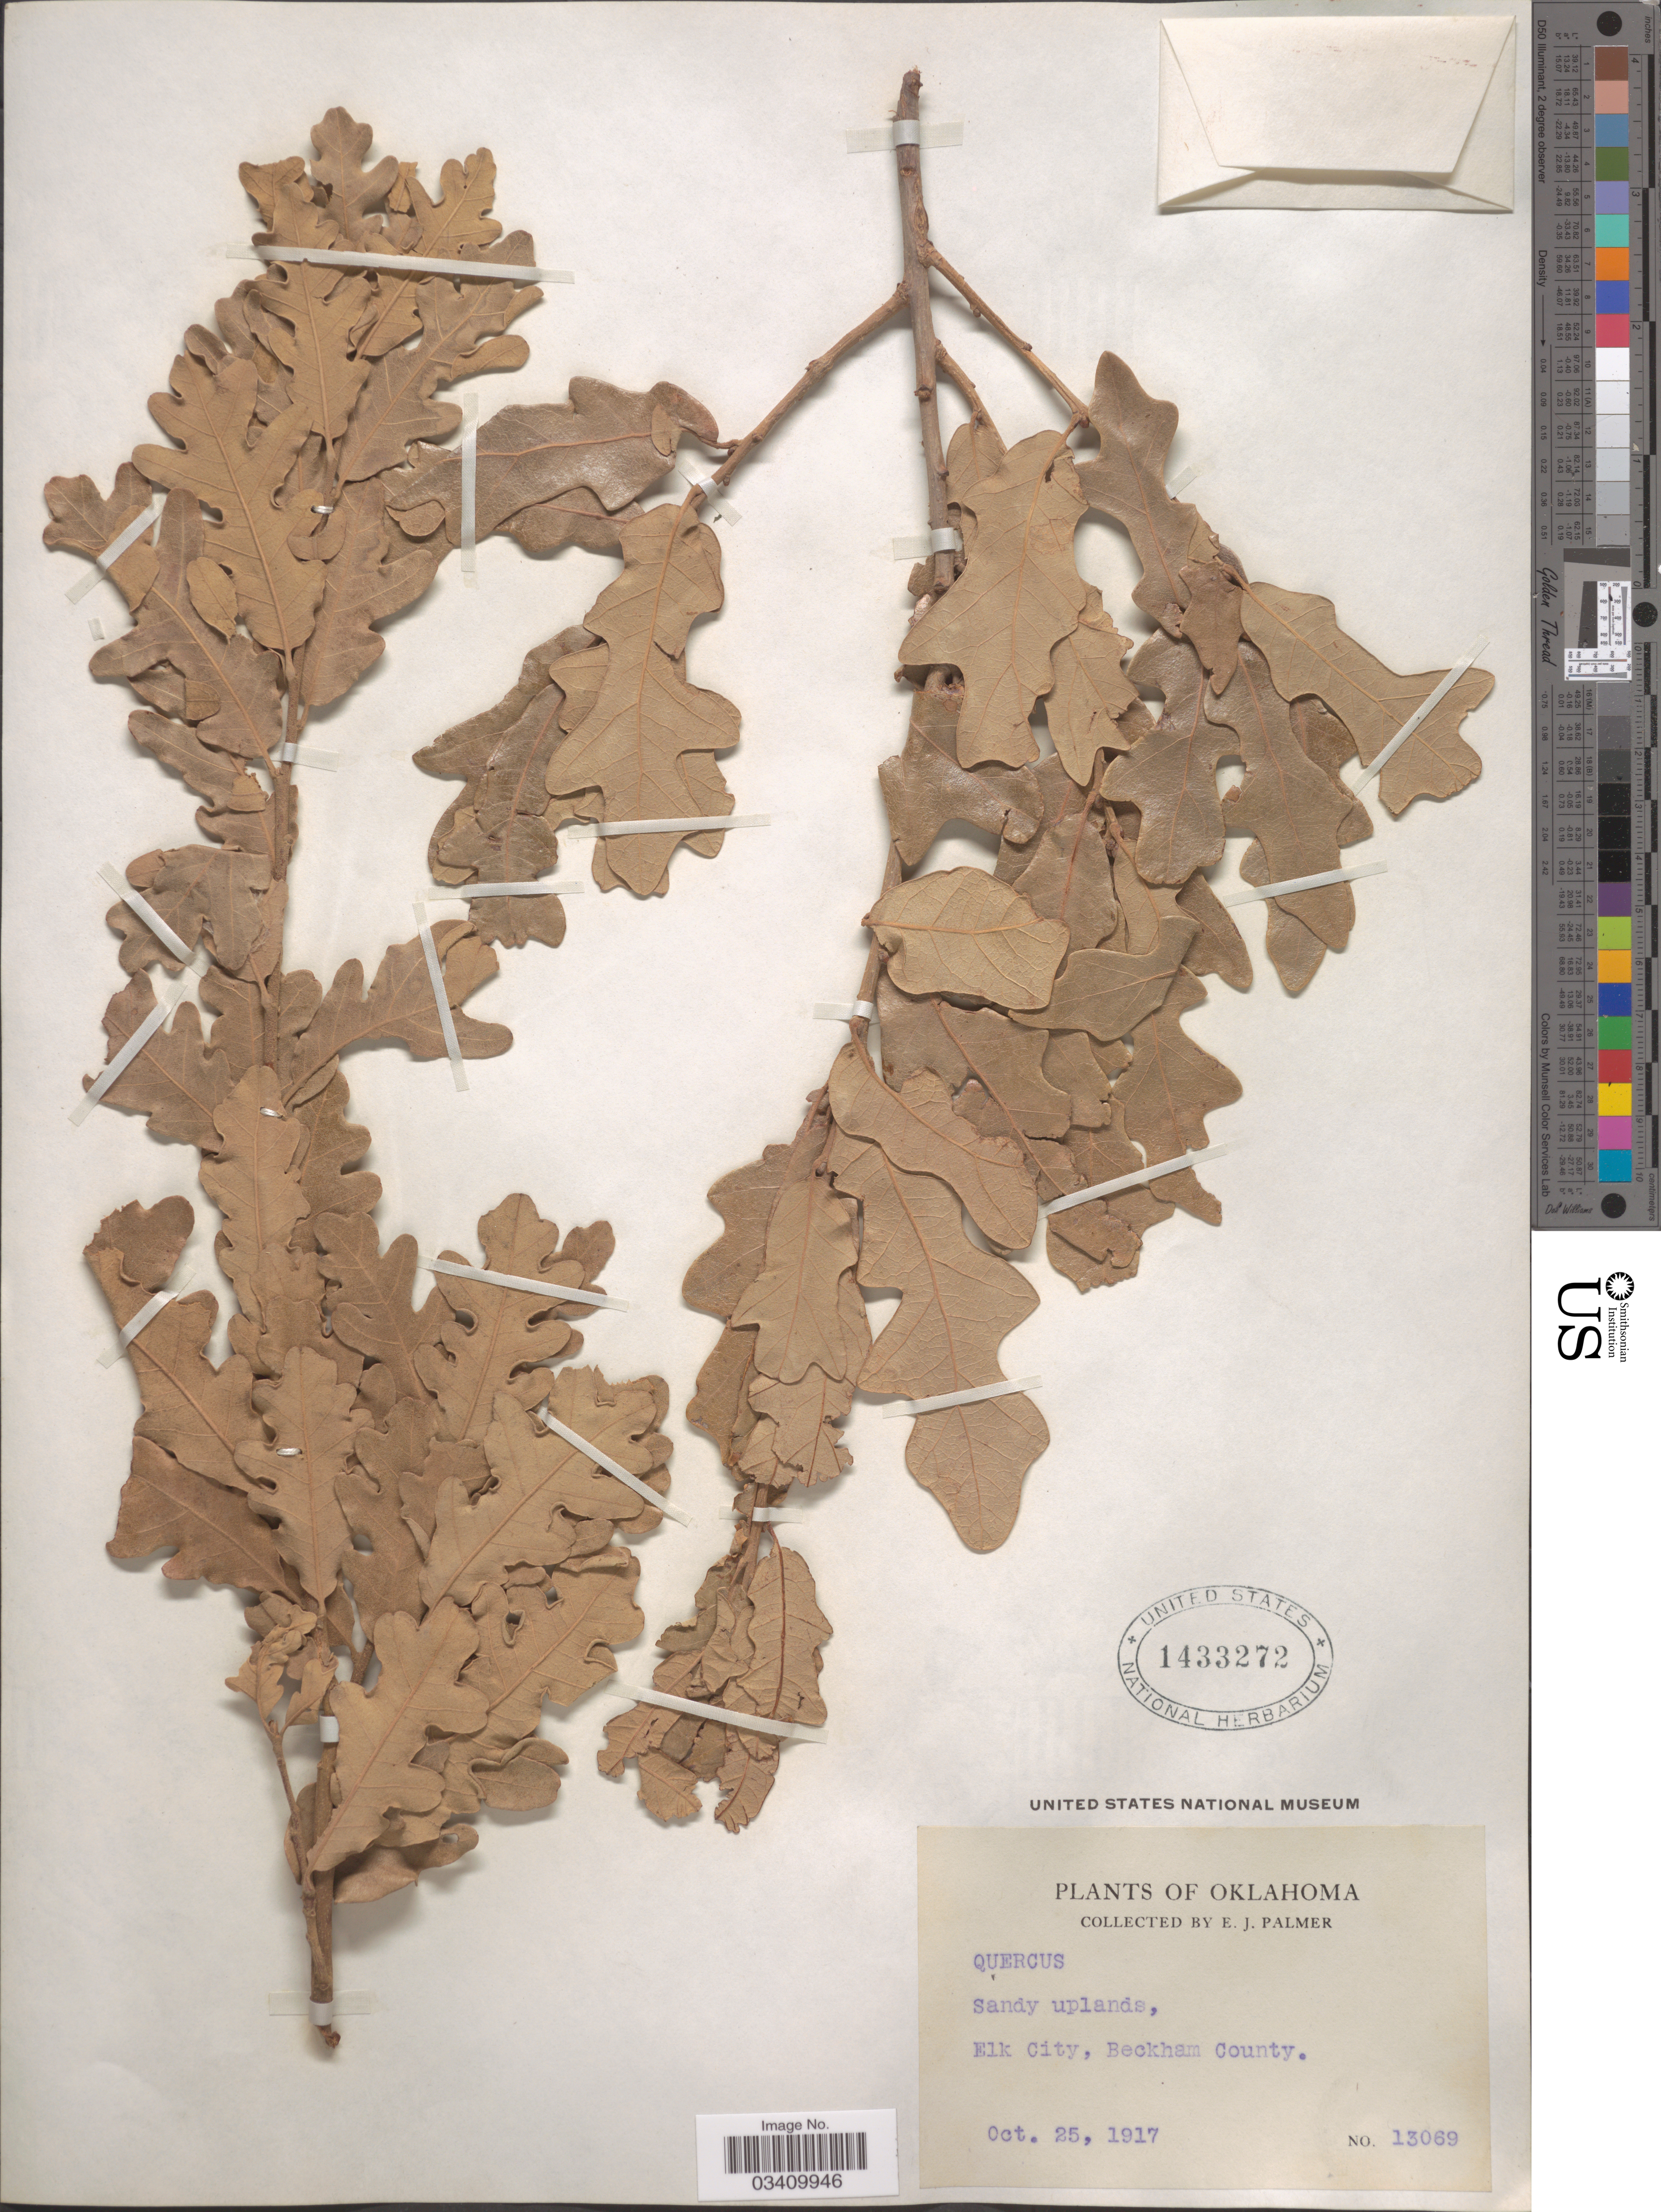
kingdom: Plantae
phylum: Tracheophyta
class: Magnoliopsida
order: Fagales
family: Fagaceae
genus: Quercus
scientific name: Quercus sp.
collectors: E. J. Palmer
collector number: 13069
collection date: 1917-10-25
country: United States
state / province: Oklahoma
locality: Sandy uplands, Elk City, Beckham County.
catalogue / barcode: US 1433272